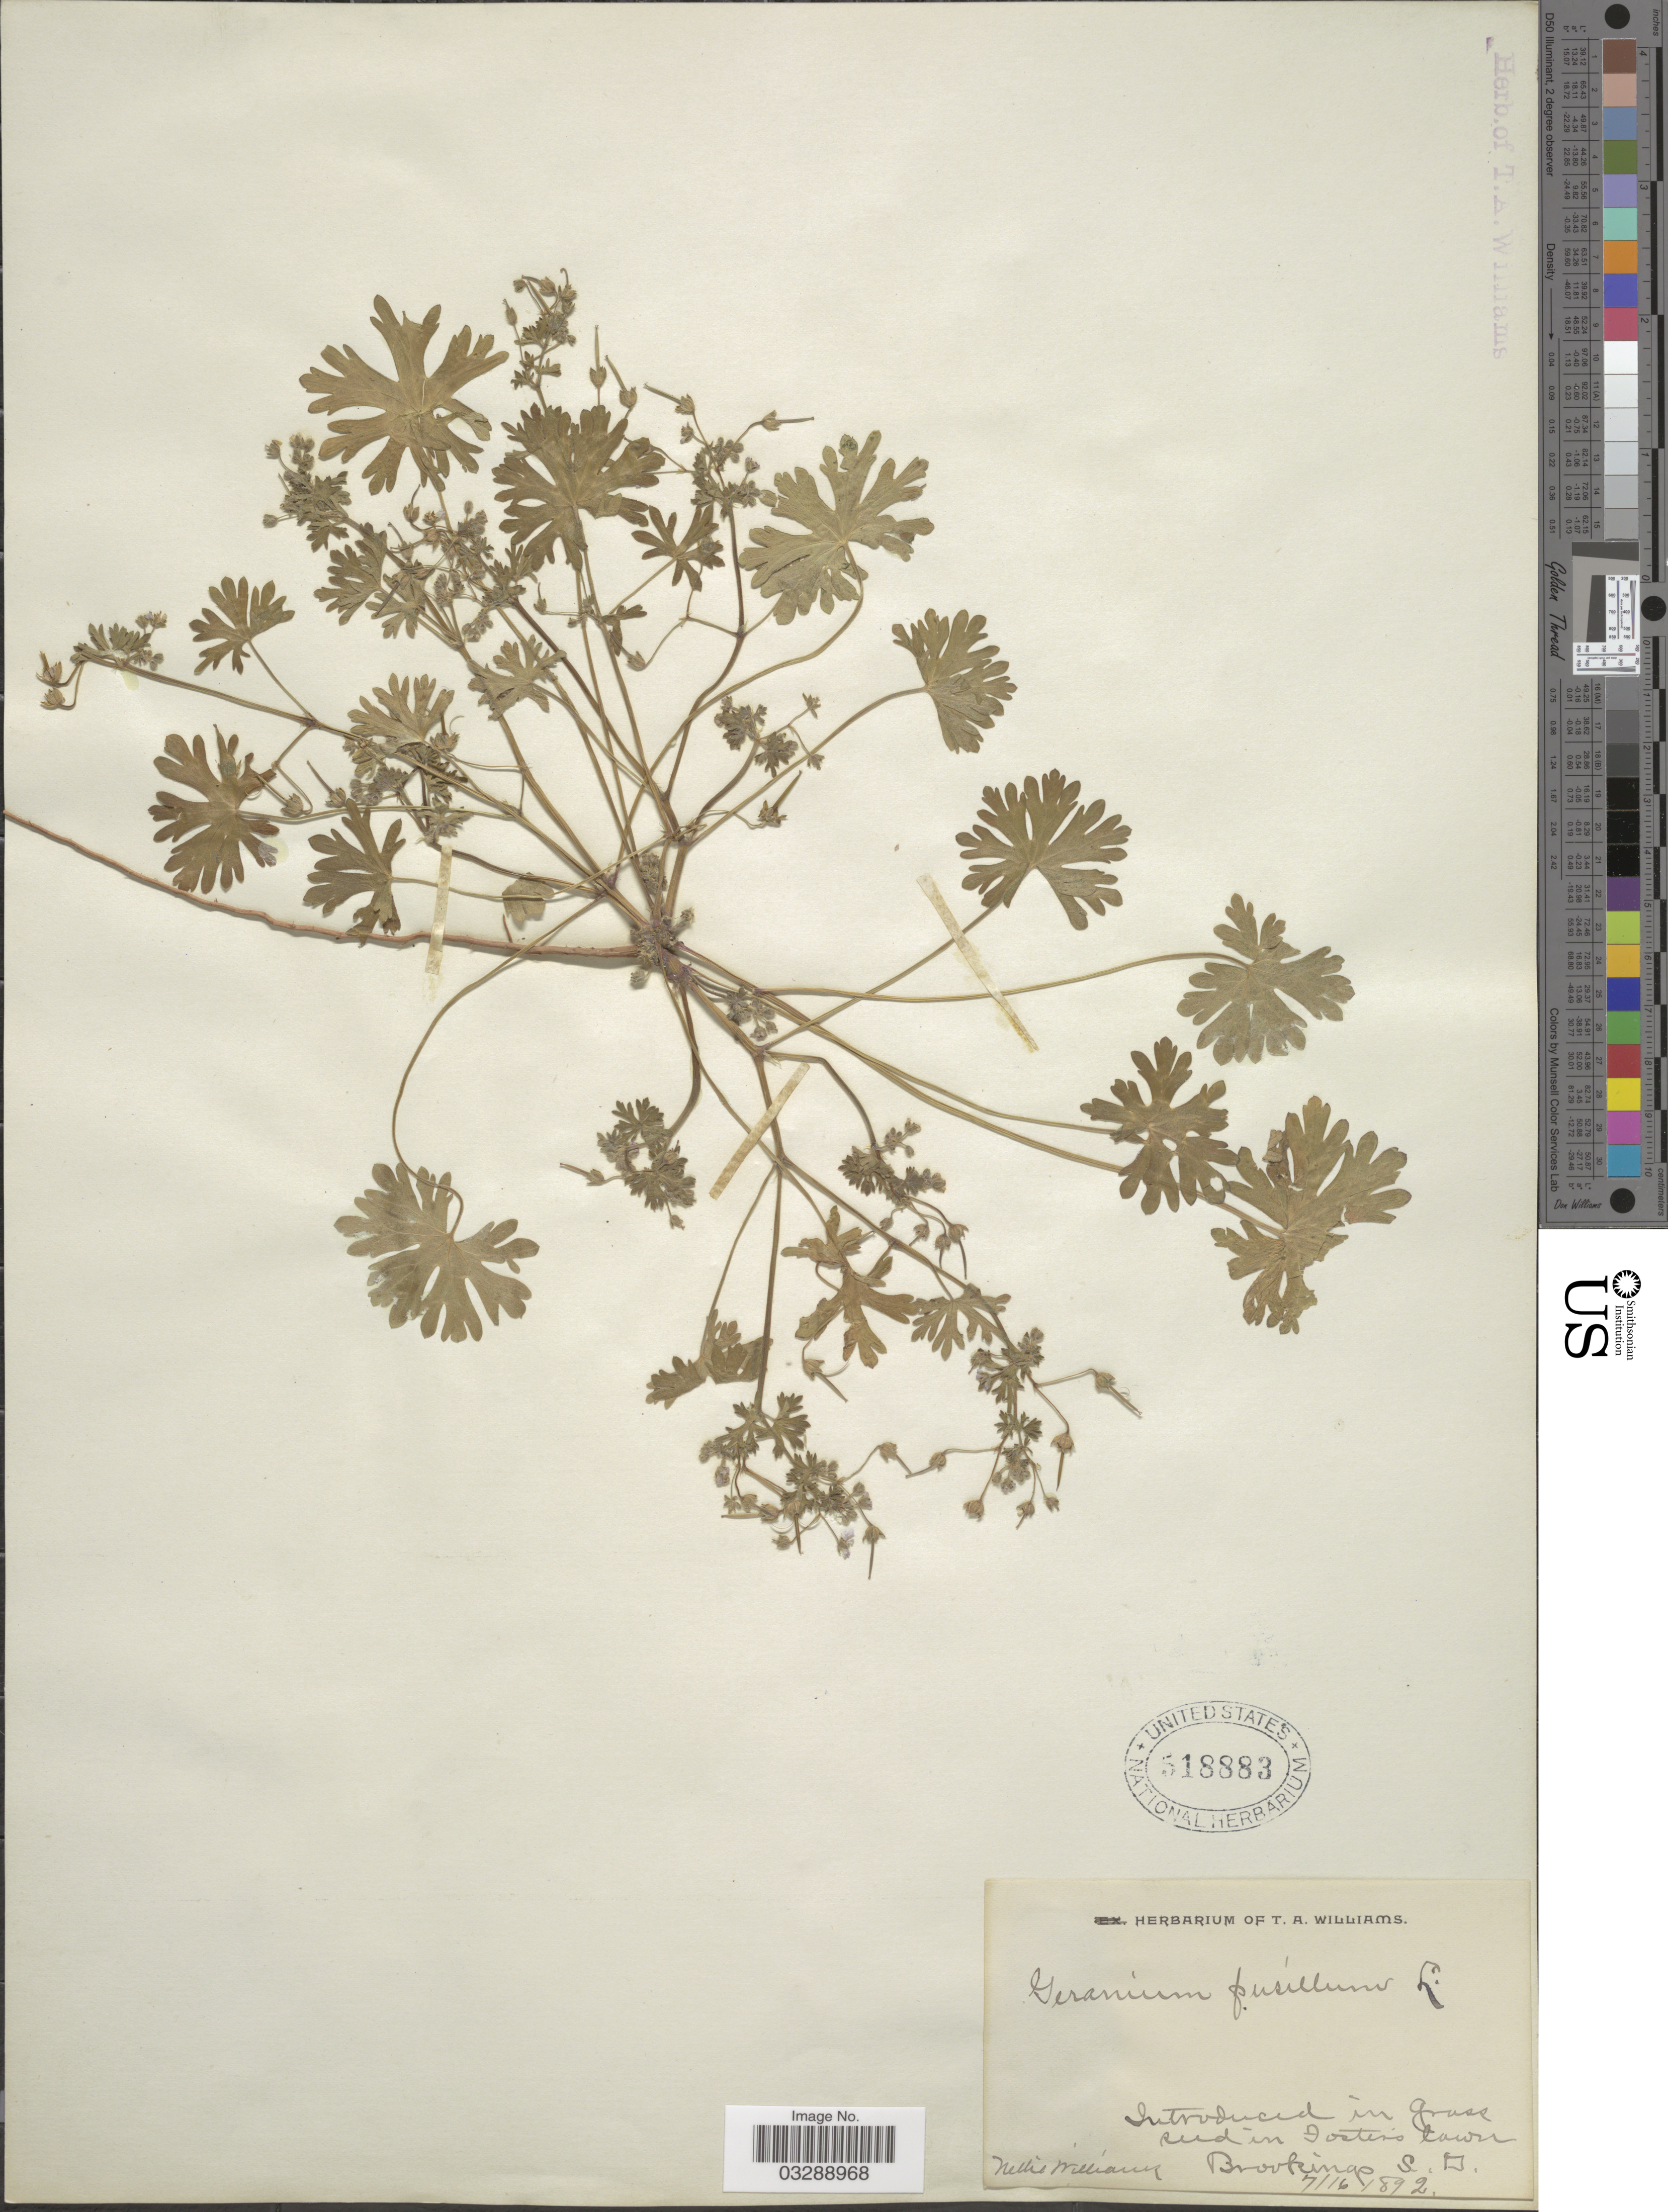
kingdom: Plantae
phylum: Tracheophyta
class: Magnoliopsida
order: Geraniales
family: Geraniaceae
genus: Geranium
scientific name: Geranium pusillum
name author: L.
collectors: N. Williams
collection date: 1892-07-16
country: United States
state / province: South Dakota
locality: Weed in Foster's lawn. Brookings.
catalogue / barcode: US 518883